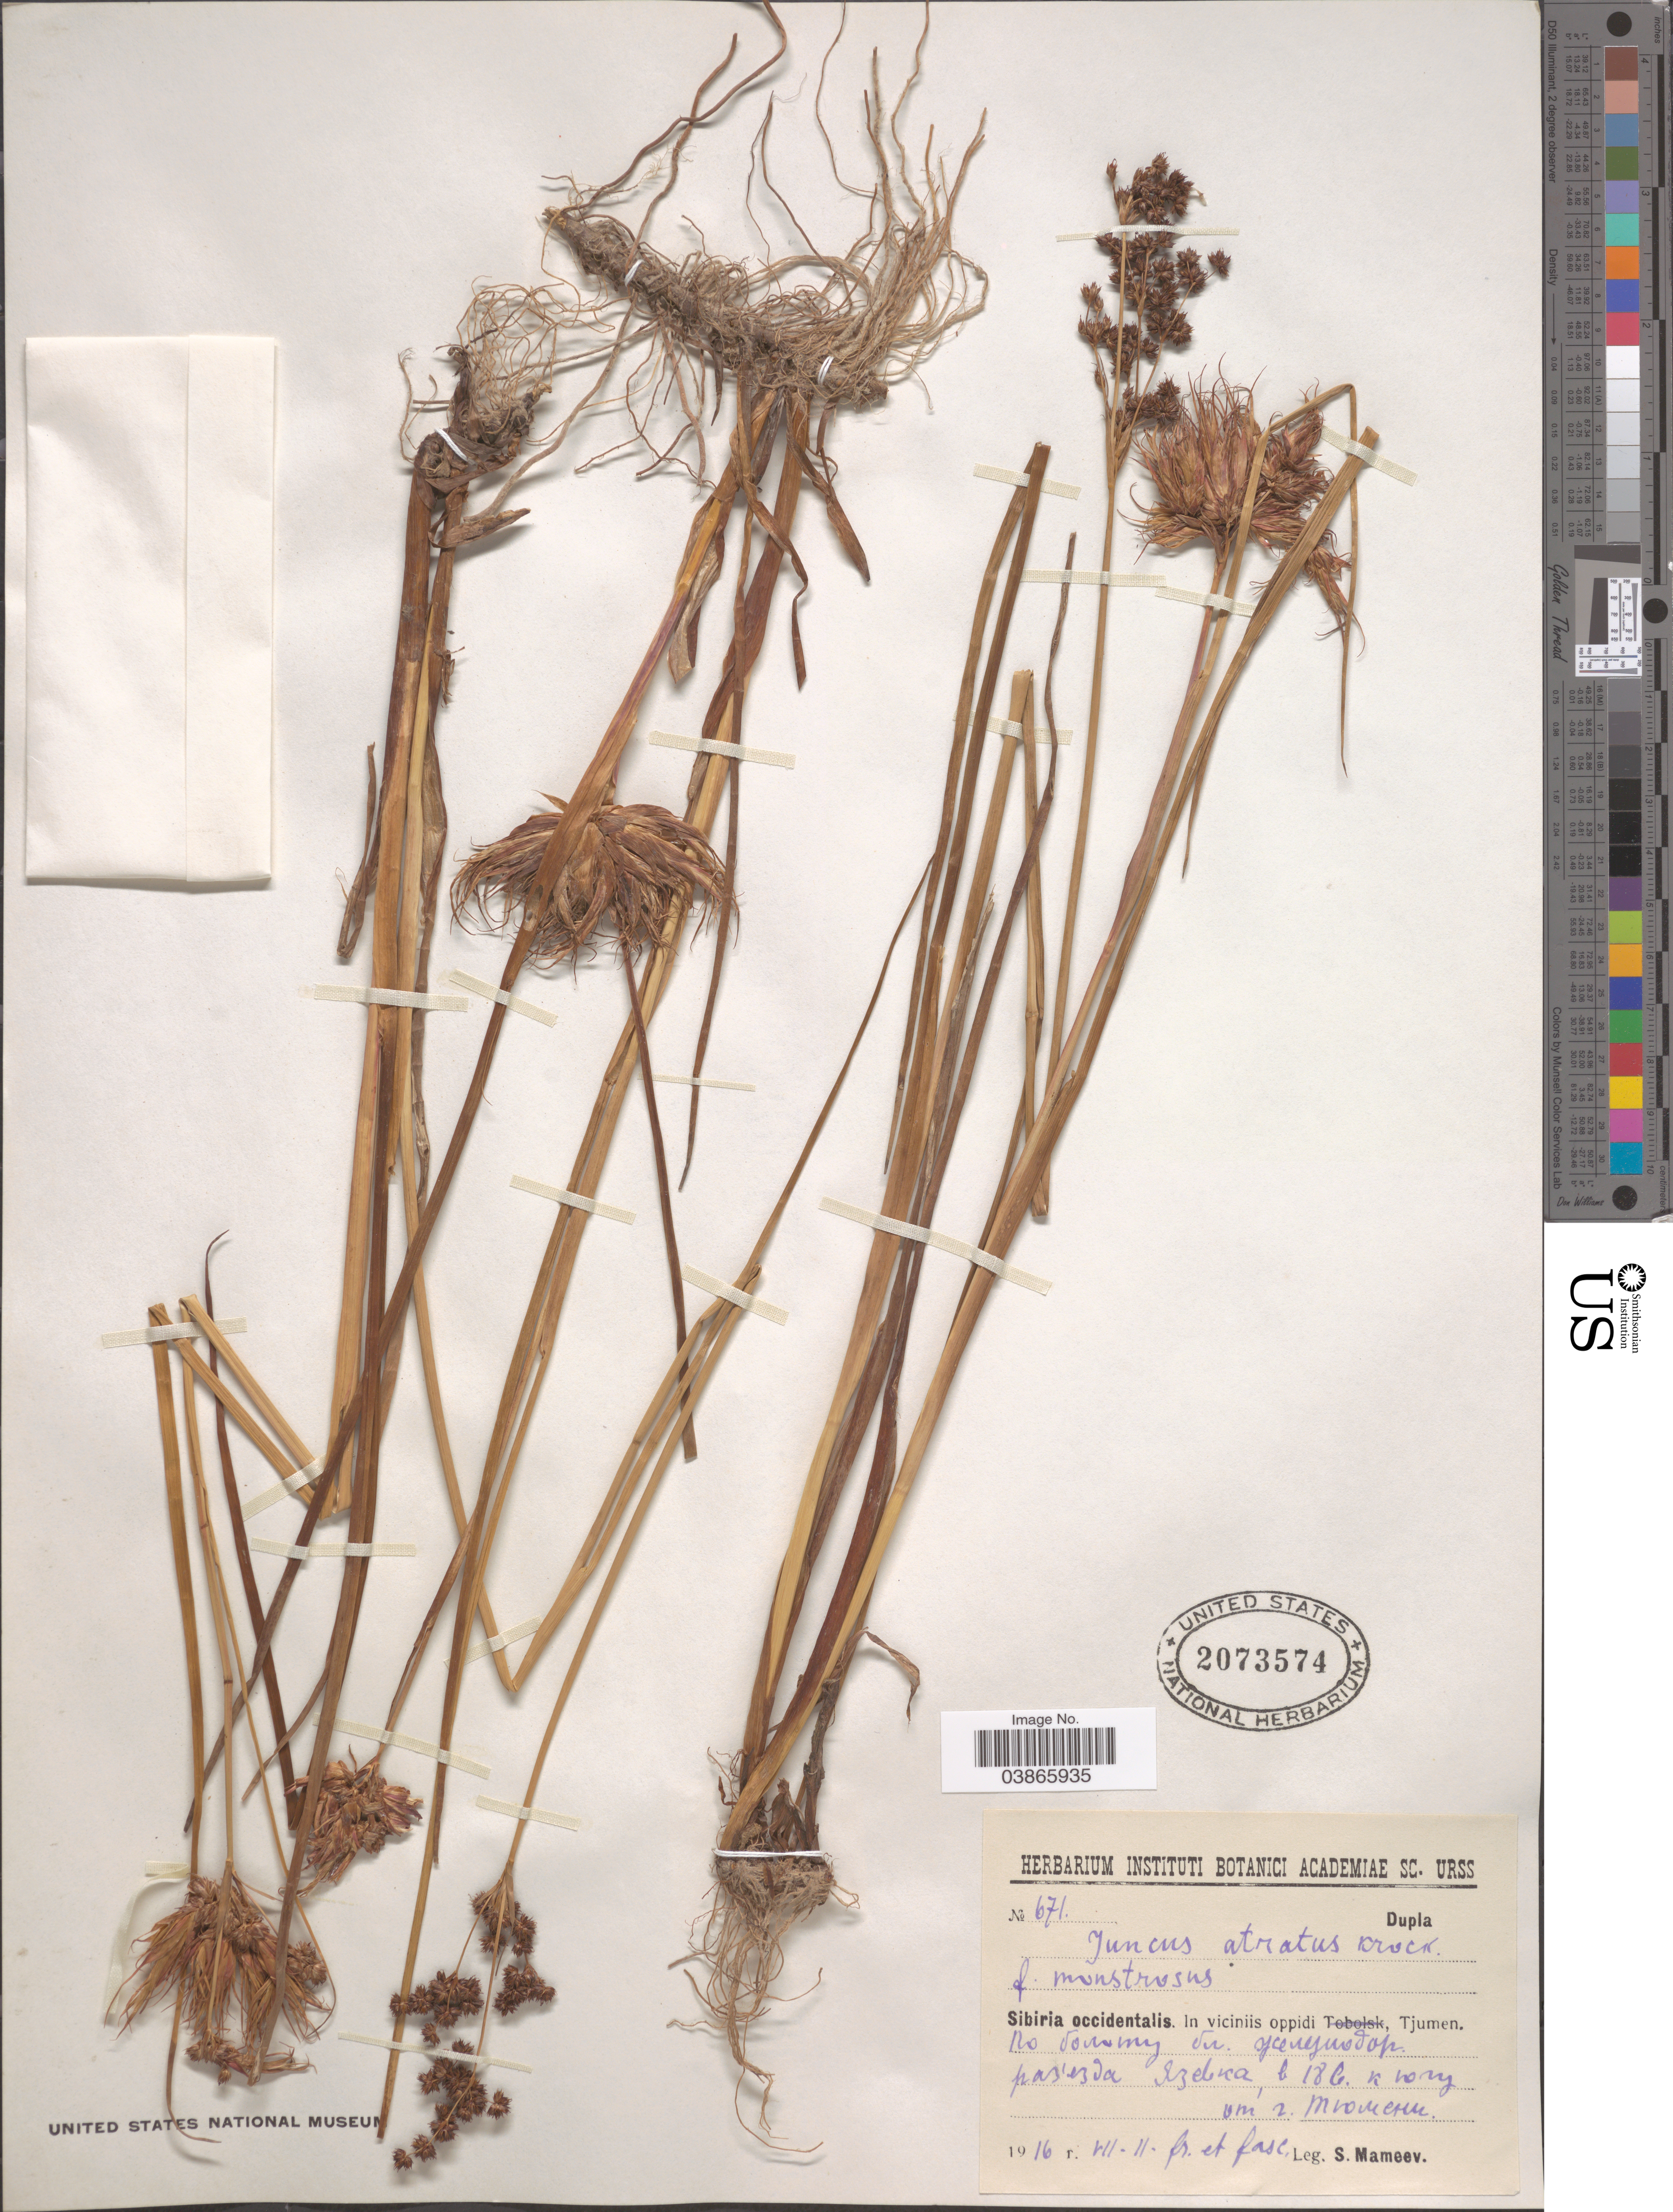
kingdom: Plantae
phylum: Tracheophyta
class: Liliopsida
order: Poales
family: Juncaceae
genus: Juncus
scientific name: Juncus atratus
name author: Krock.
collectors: S. Mameev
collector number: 671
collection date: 1916-07-11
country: Russian Federation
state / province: Tyumen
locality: Sibiria occidentalis. In viciniis oppidi, Tjumen. X.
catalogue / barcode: US 2073574